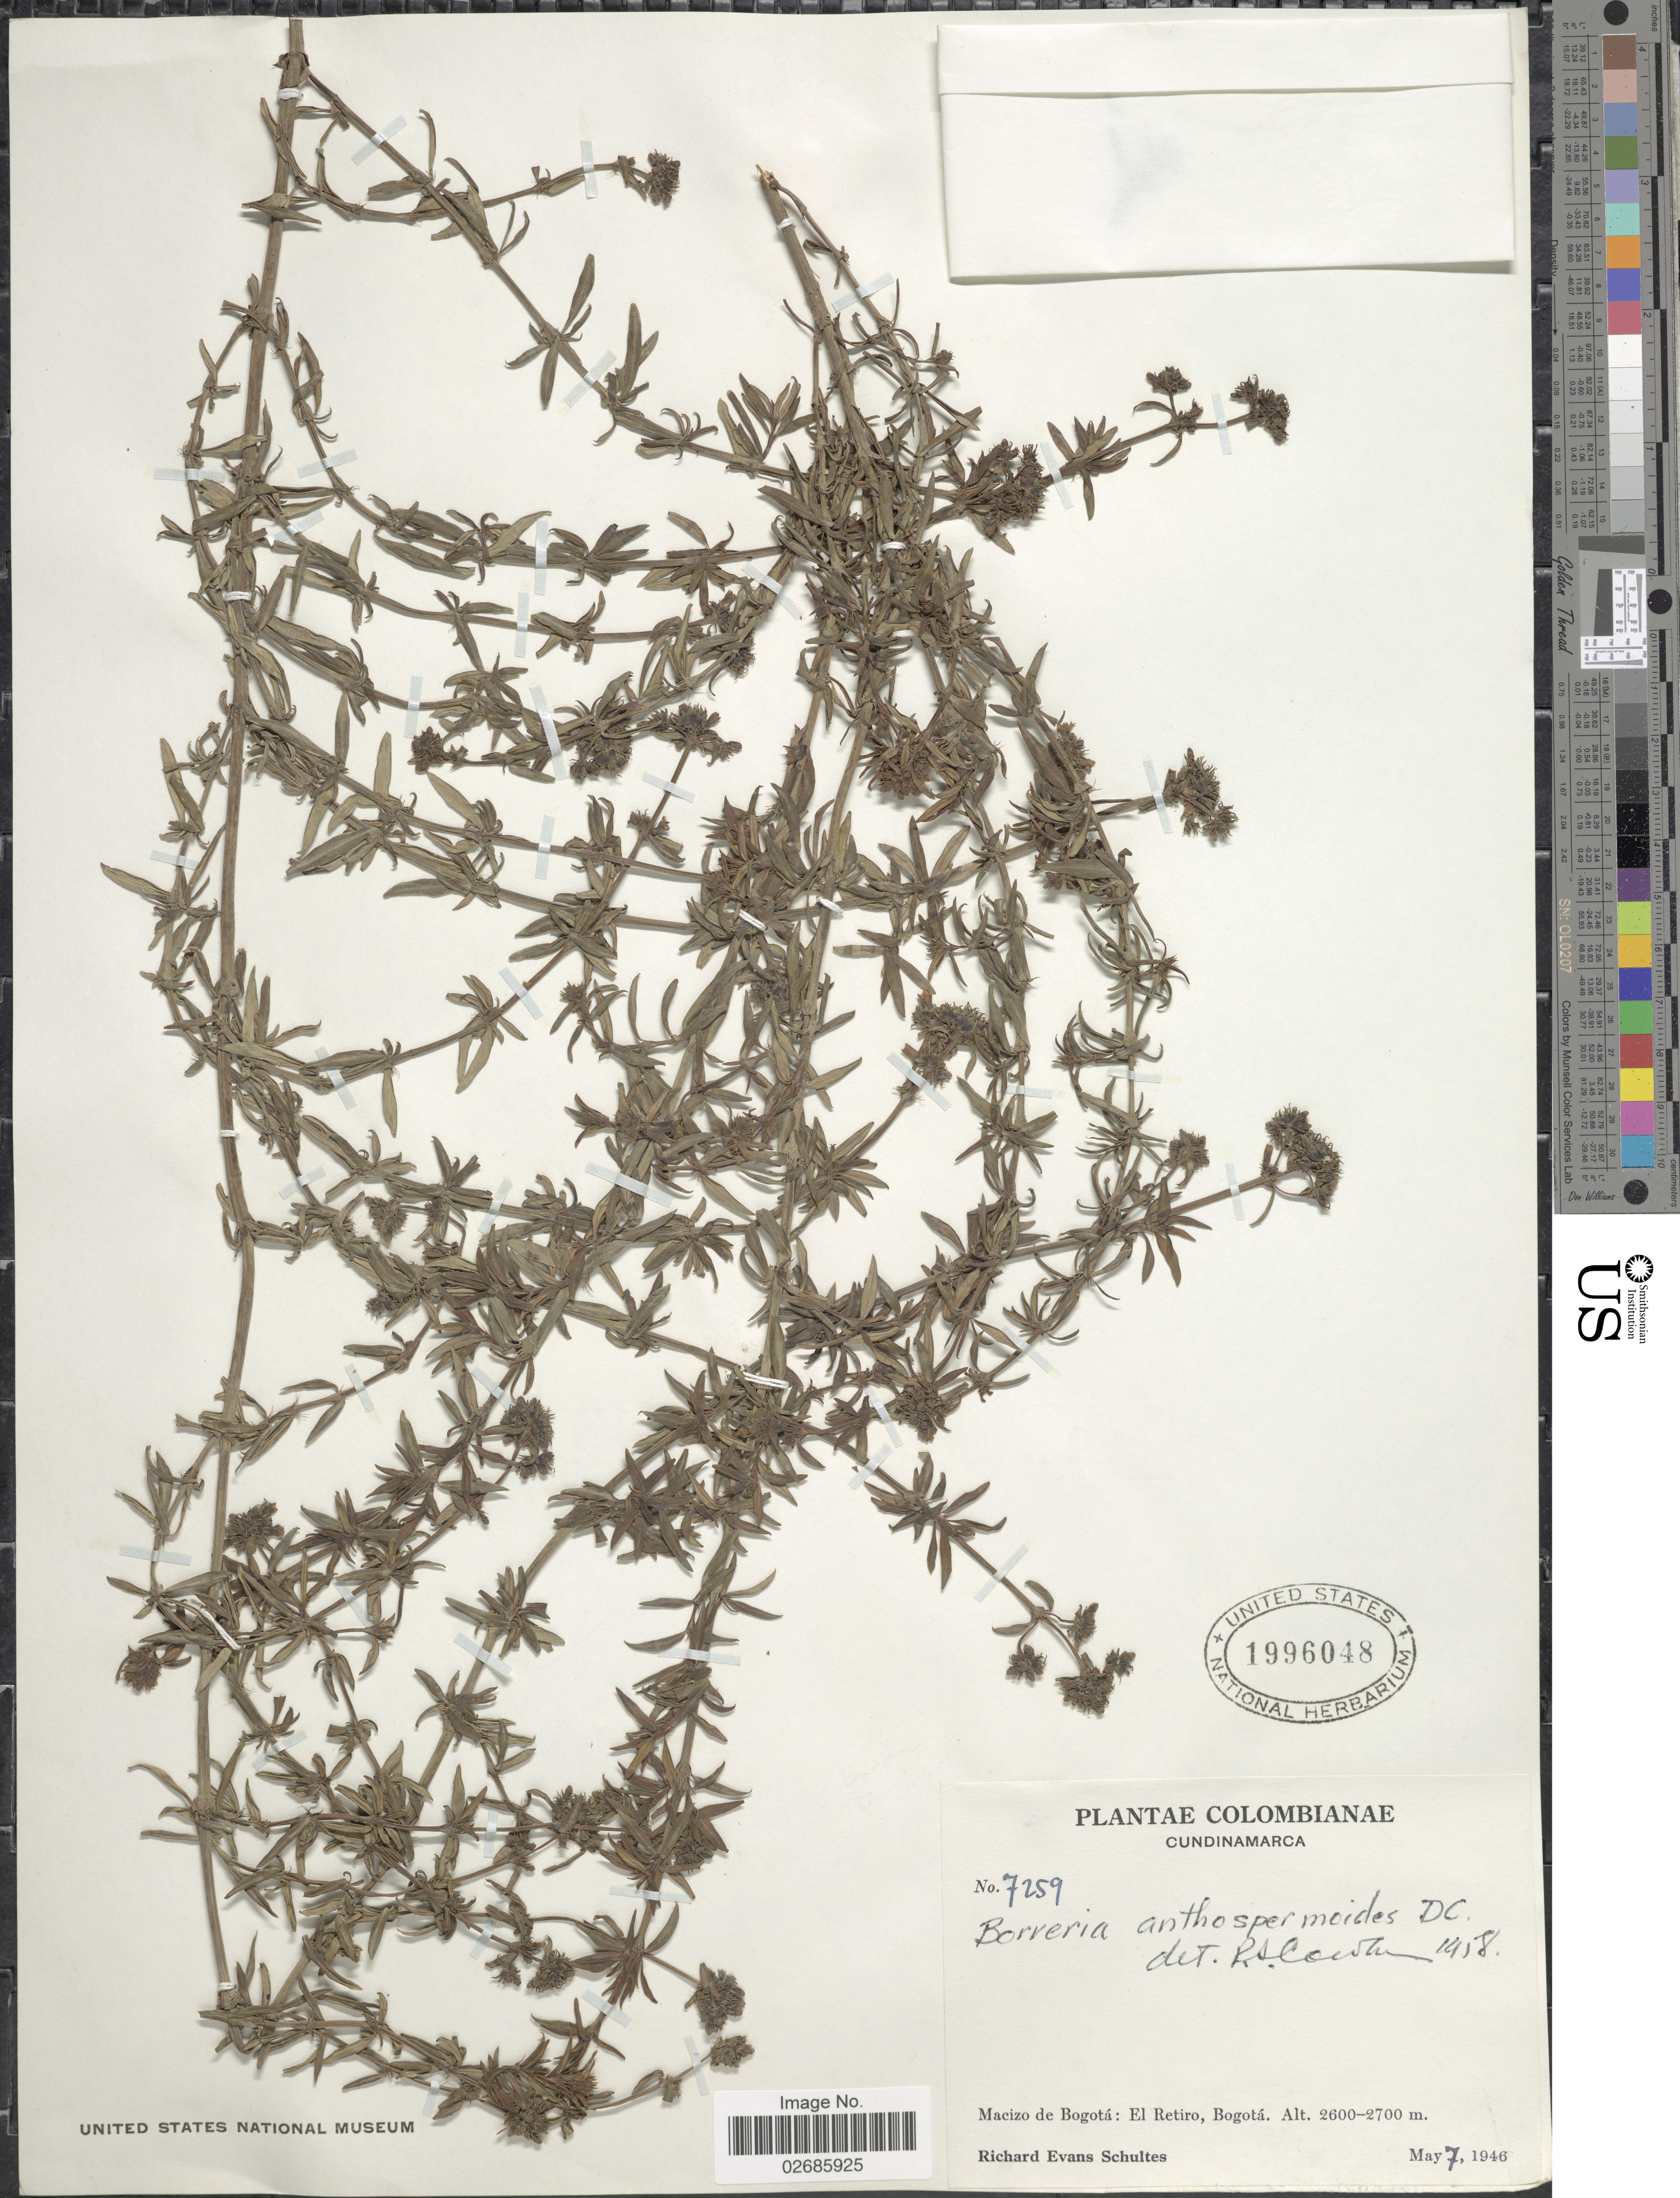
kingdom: Plantae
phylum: Tracheophyta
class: Magnoliopsida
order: Gentianales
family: Rubiaceae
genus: Borreria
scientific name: Borreria anthospermoides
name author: DC.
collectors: R. E. Schultes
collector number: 7259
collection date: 1946-05-07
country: Colombia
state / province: Bogota D.C.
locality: Cundinamarca, Macizo de Bogotá: El Retiro, Bogotá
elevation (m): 2600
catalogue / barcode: US 1996048